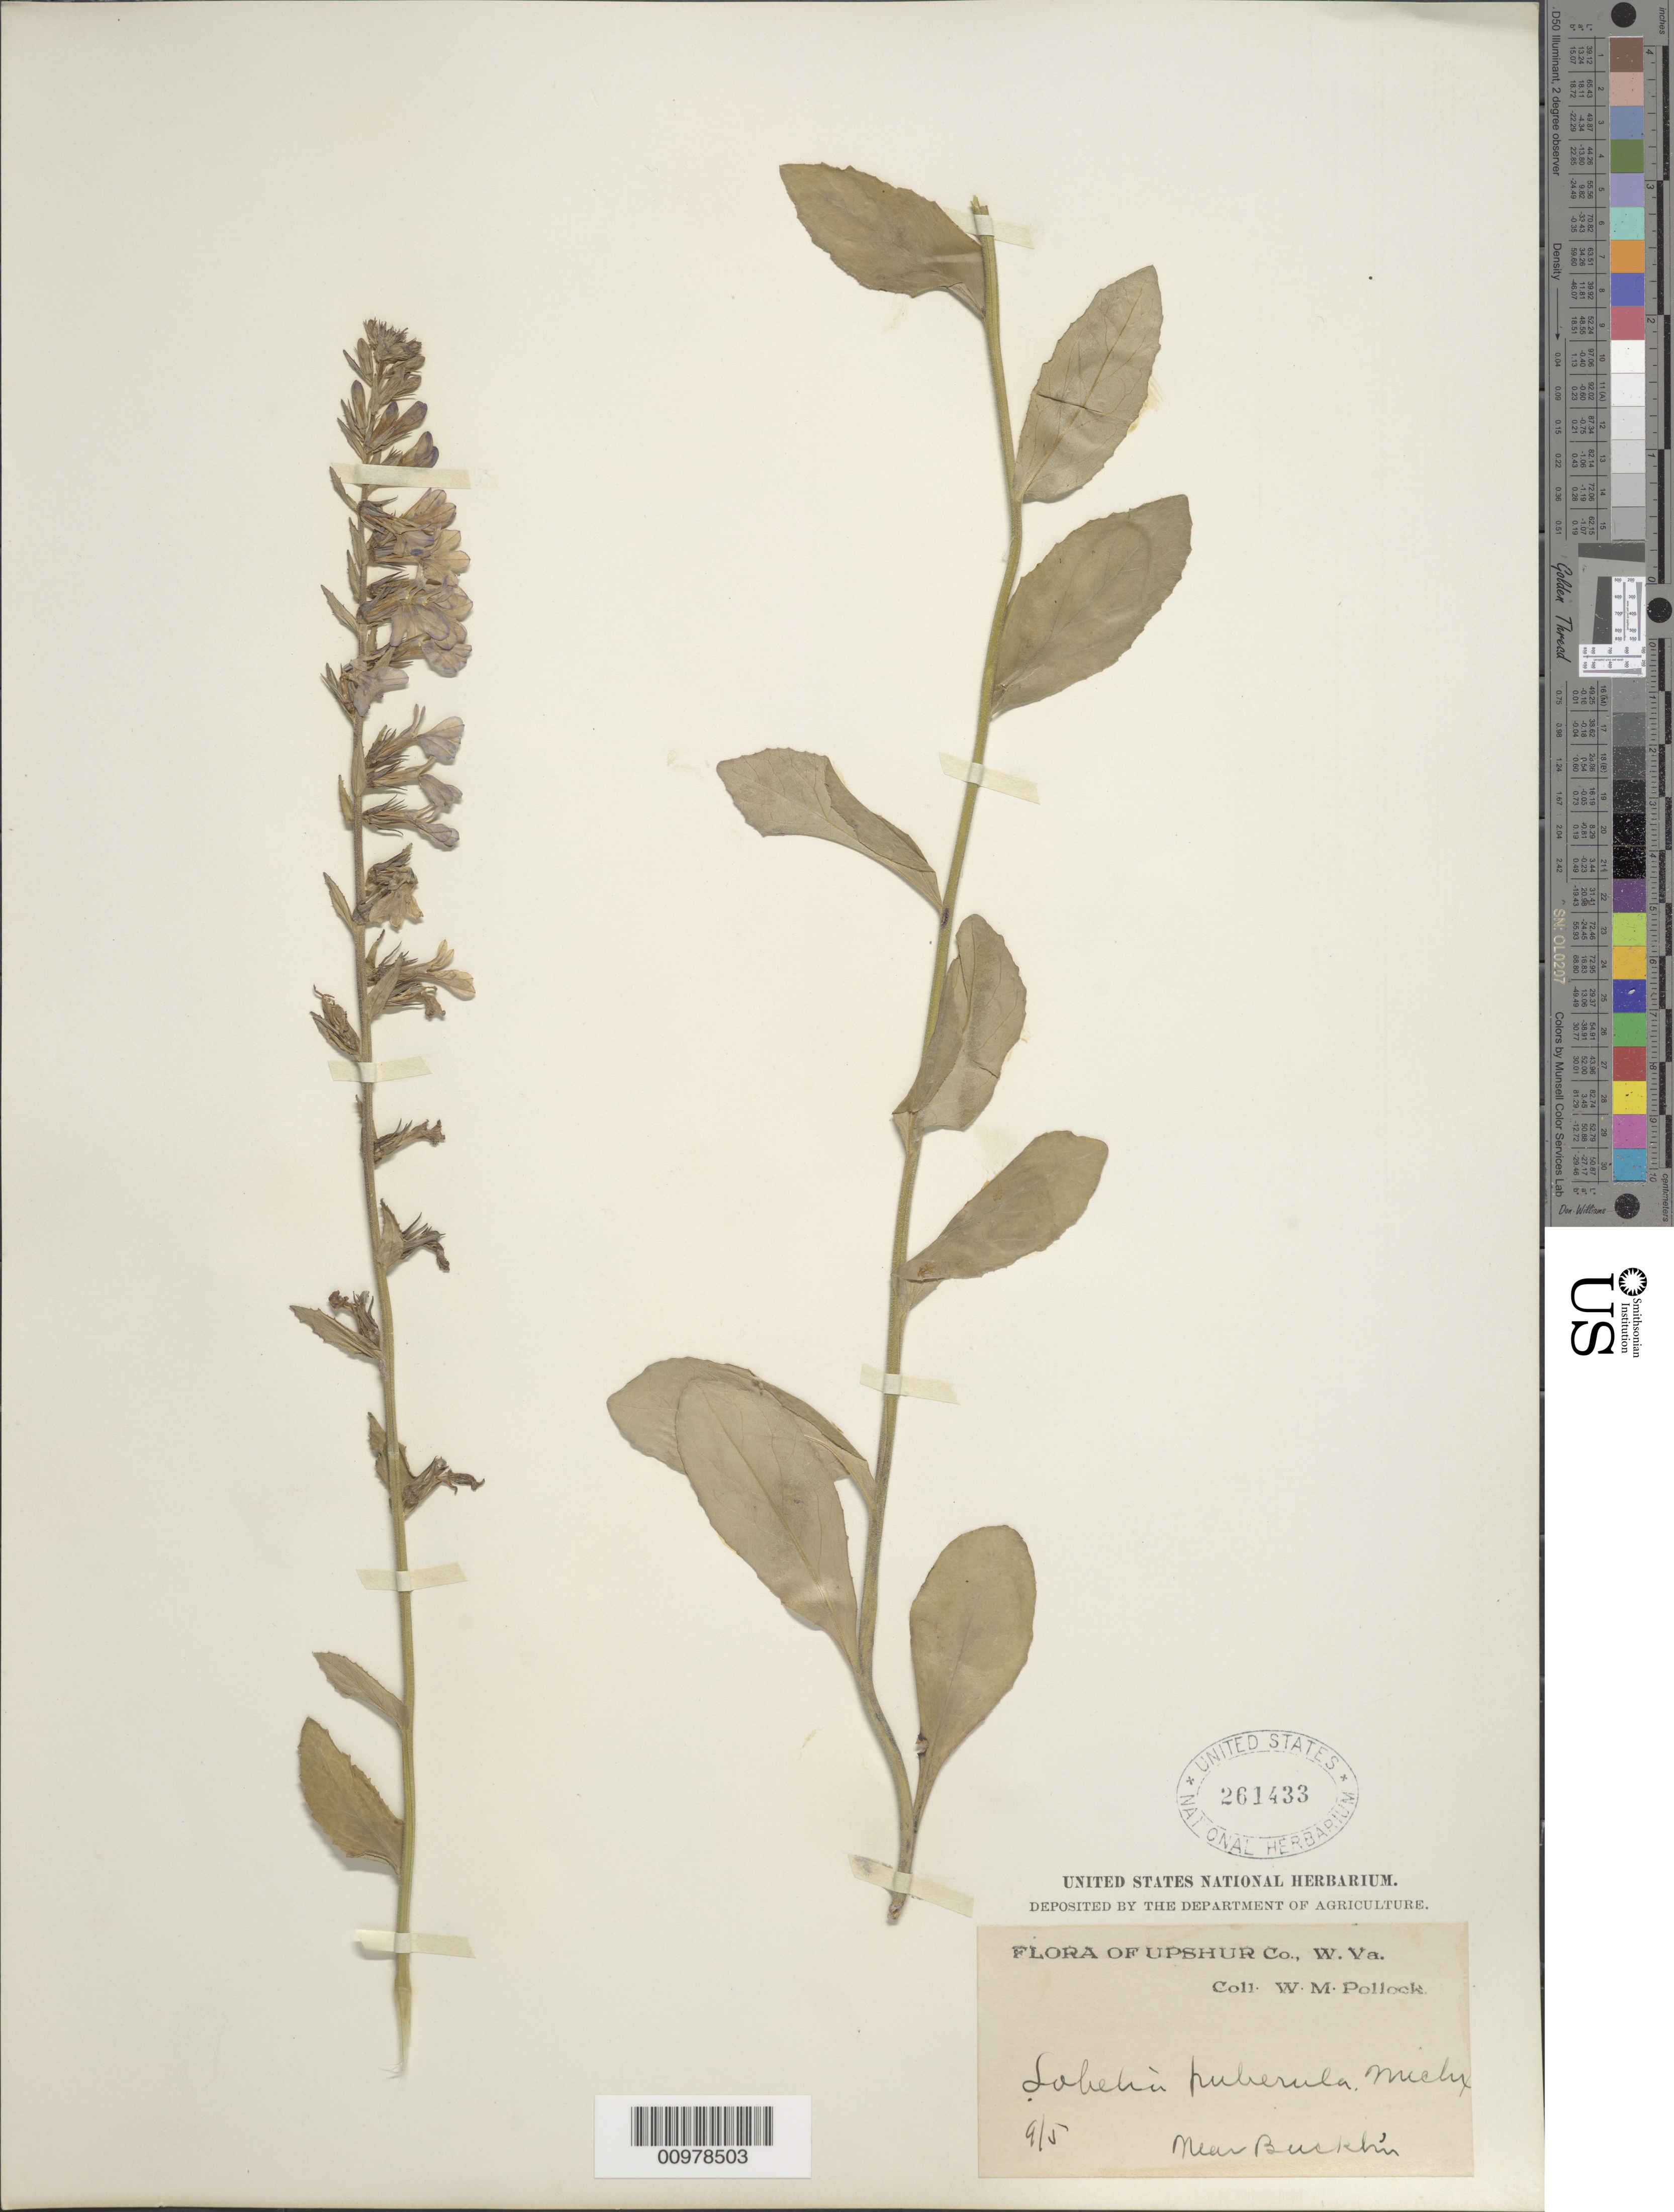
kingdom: Plantae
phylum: Tracheophyta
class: Magnoliopsida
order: Asterales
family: Campanulaceae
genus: Lobelia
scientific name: Lobelia puberula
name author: Michx.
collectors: W. M. Pollock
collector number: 915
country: United States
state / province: West Virginia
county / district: Upshur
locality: Near Bucklin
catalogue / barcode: US 261433